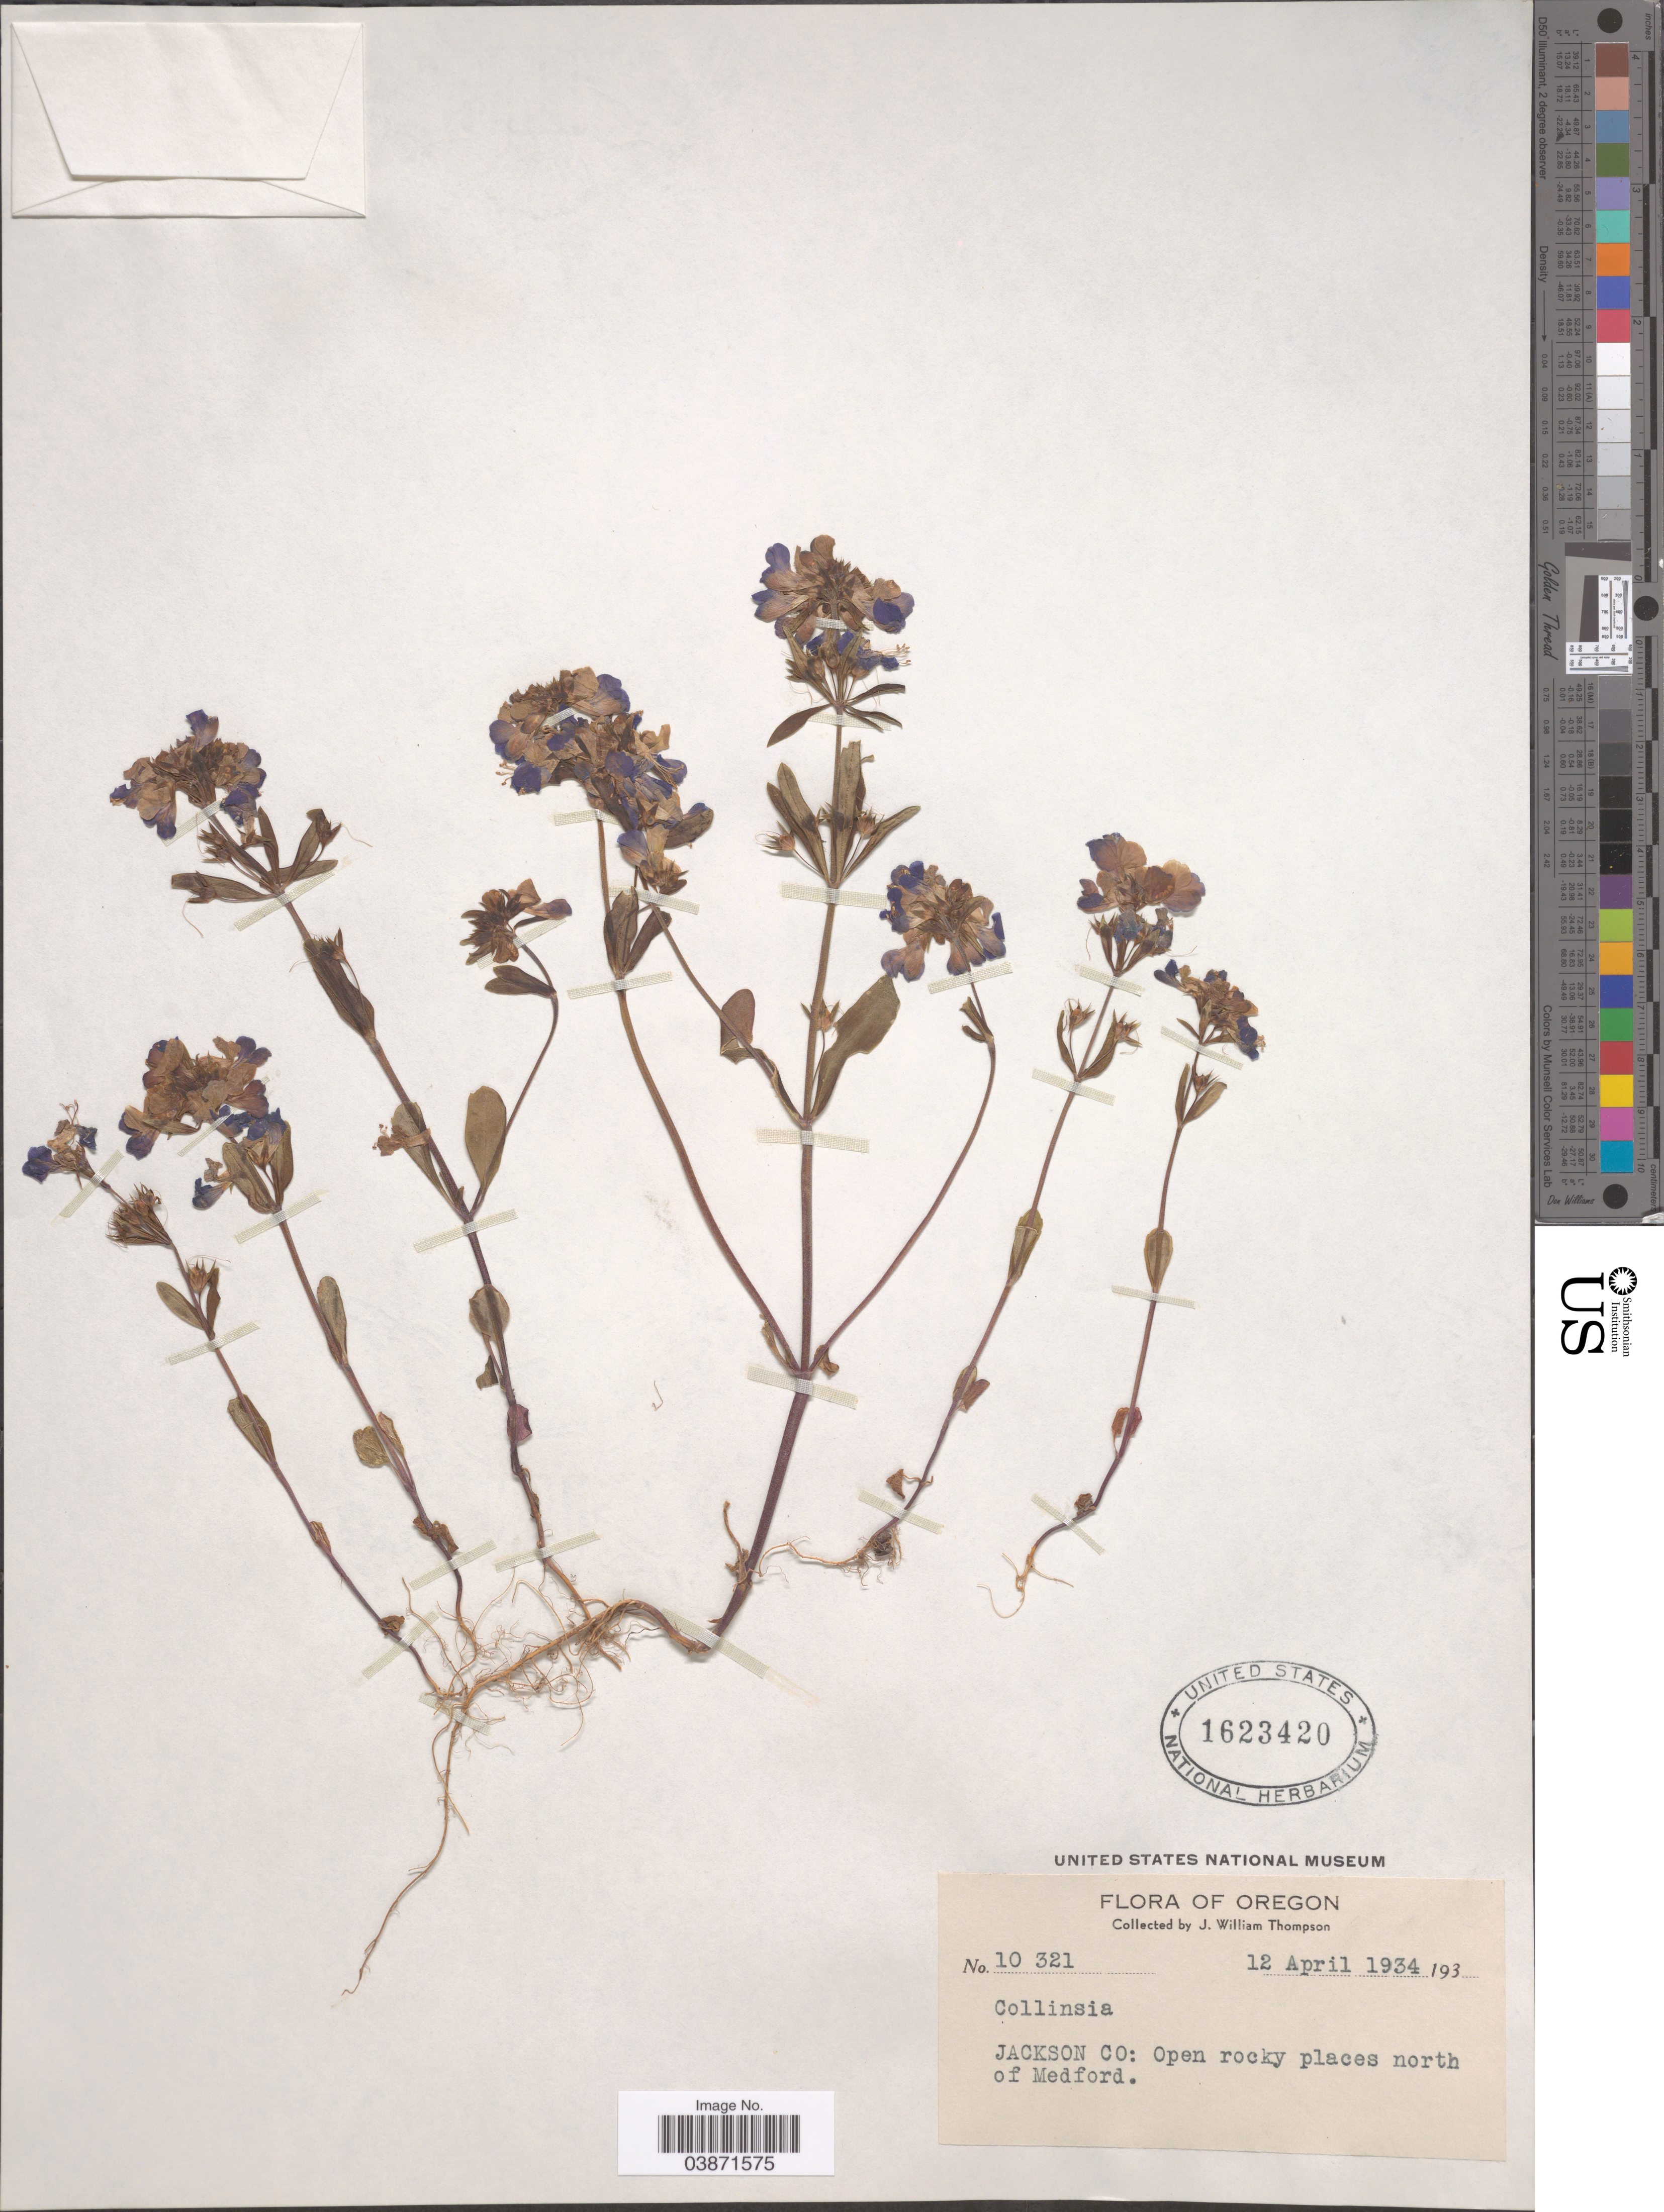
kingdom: Plantae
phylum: Tracheophyta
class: Magnoliopsida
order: Lamiales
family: Plantaginaceae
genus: Collinsia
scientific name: Collinsia sp.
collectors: J. W. Thompson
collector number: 10321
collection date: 1934-04-12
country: United States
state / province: Oregon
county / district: Jackson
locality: Jackson Co: Open rocky places north of Medford.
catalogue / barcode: US 1623420